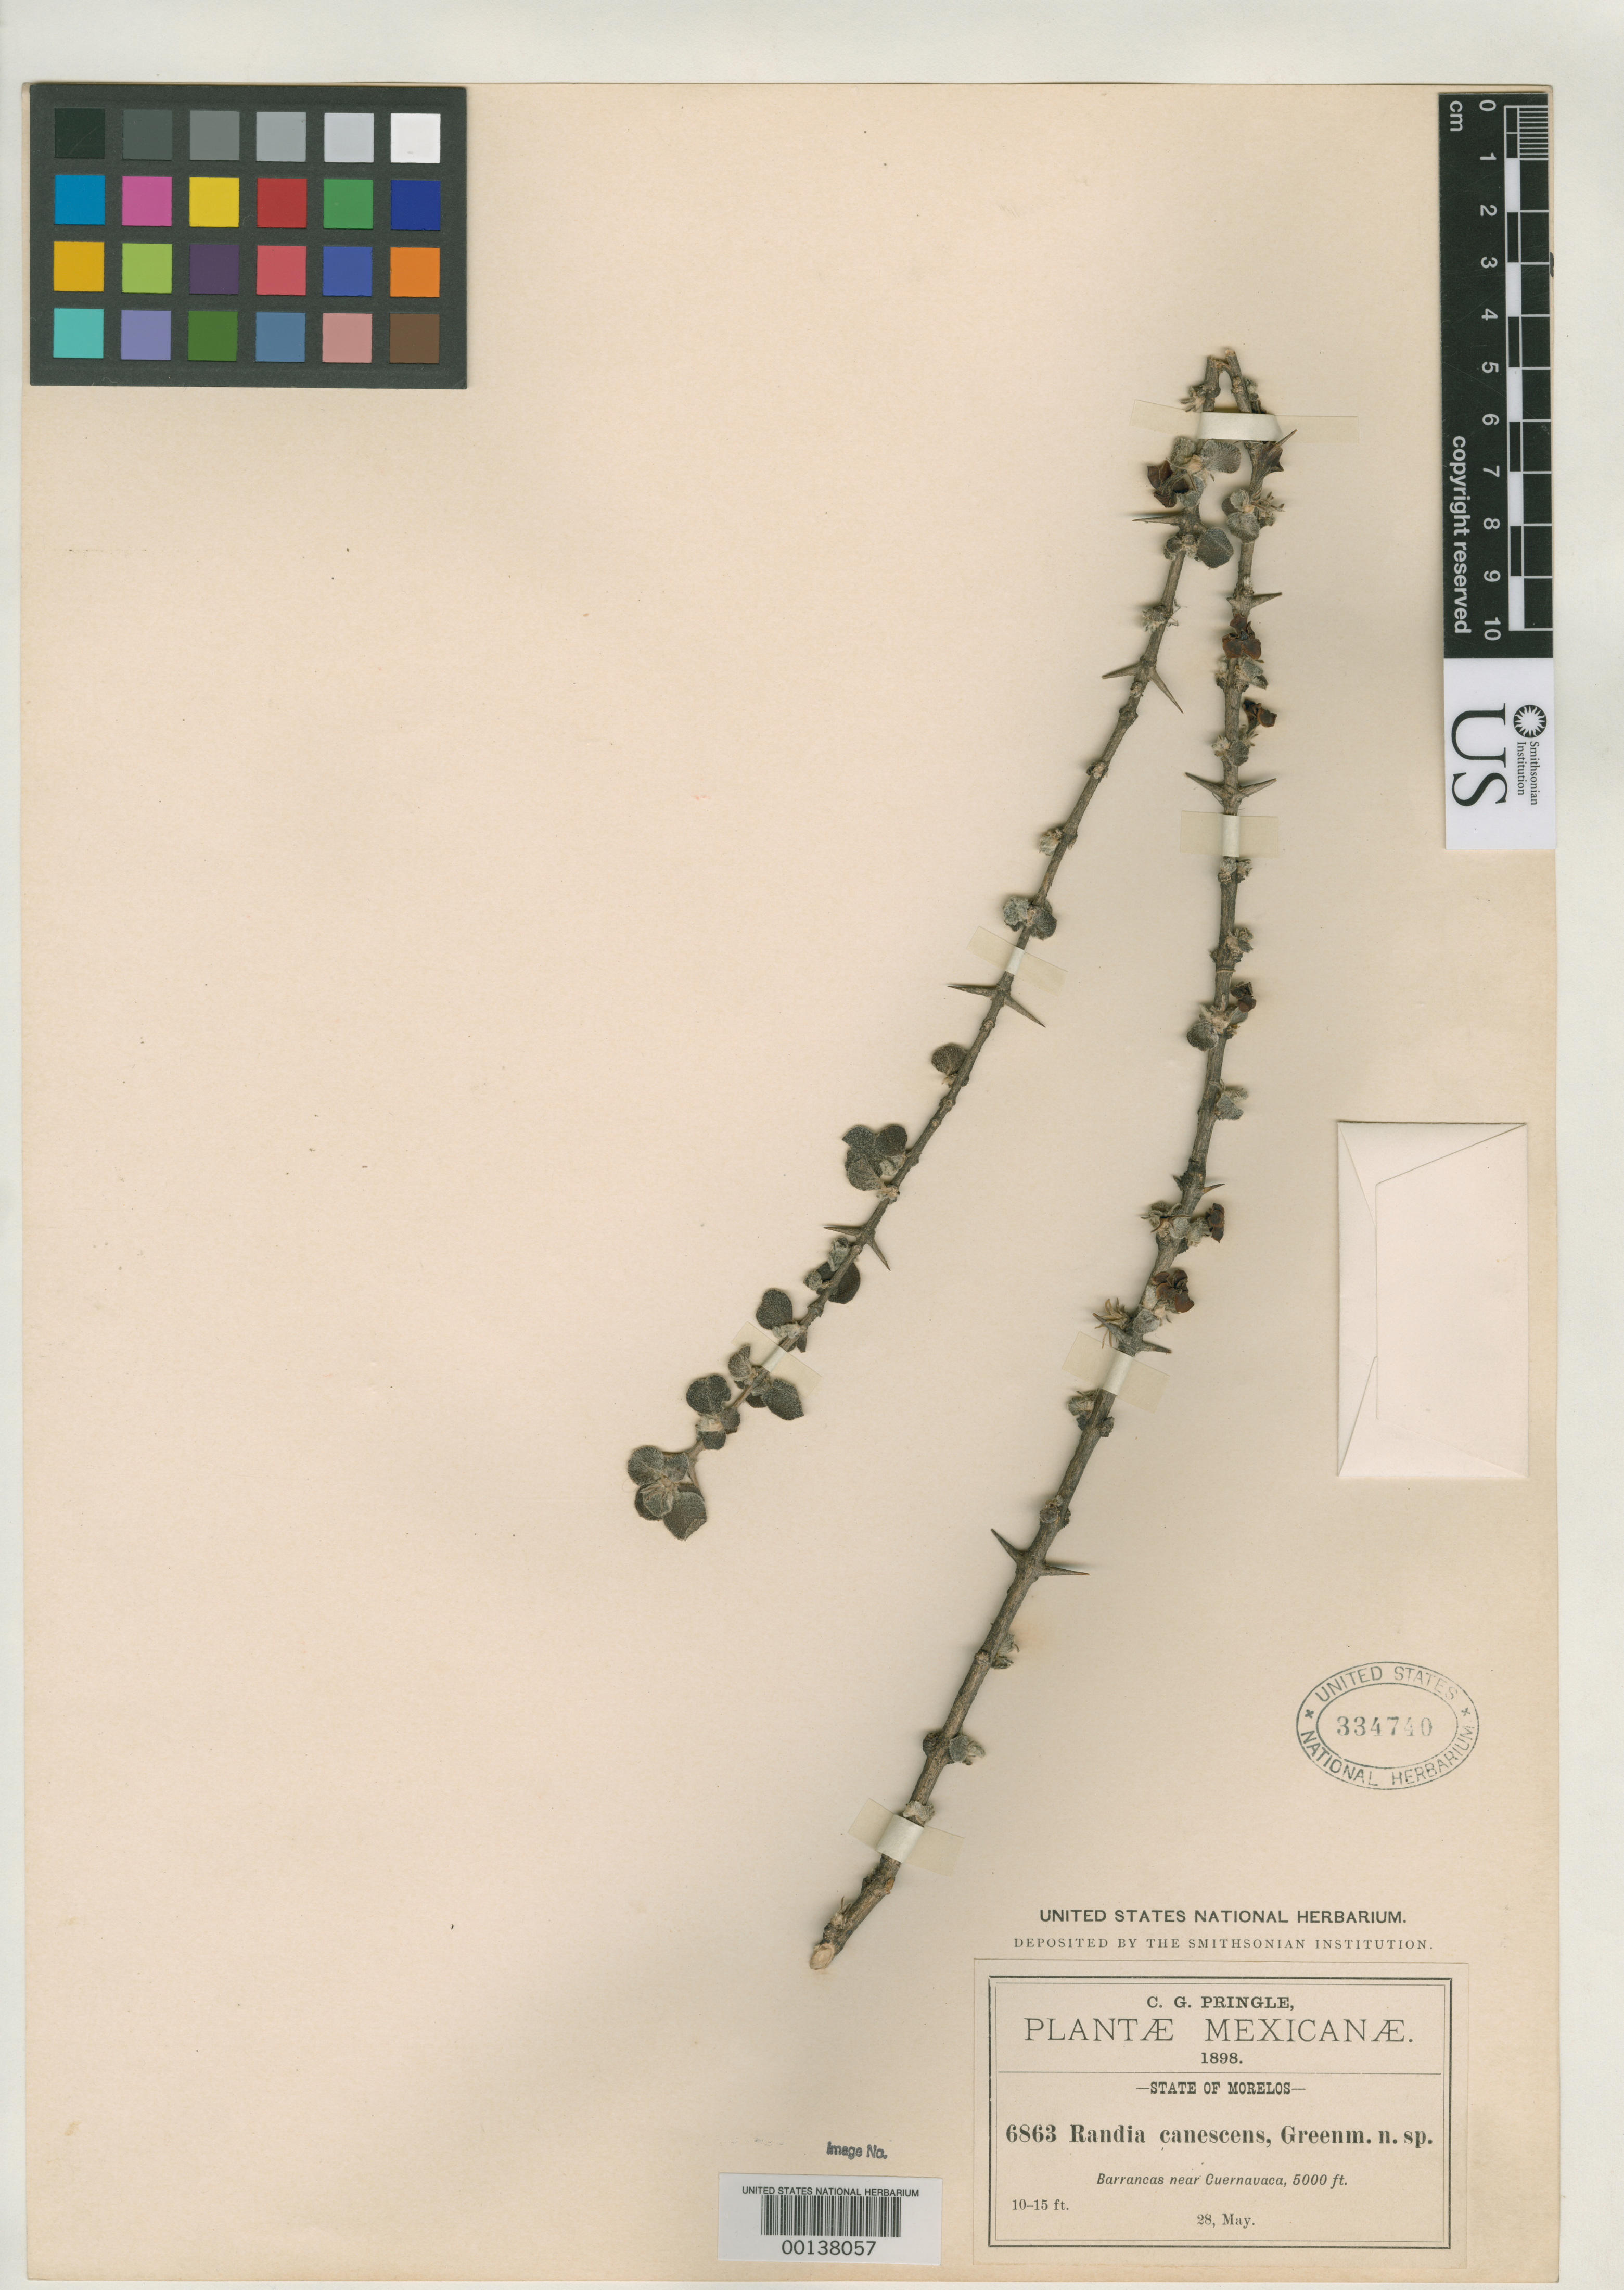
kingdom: Plantae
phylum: Tracheophyta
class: Magnoliopsida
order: Gentianales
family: Rubiaceae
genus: Randia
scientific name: Randia canescens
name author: Greenm.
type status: Isotype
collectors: C. G. Pringle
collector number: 6863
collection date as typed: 28 May 1898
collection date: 1898-05-28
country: Mexico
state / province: Morelos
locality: Barrancas near Cuernavaca.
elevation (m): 1500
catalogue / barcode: US 334740